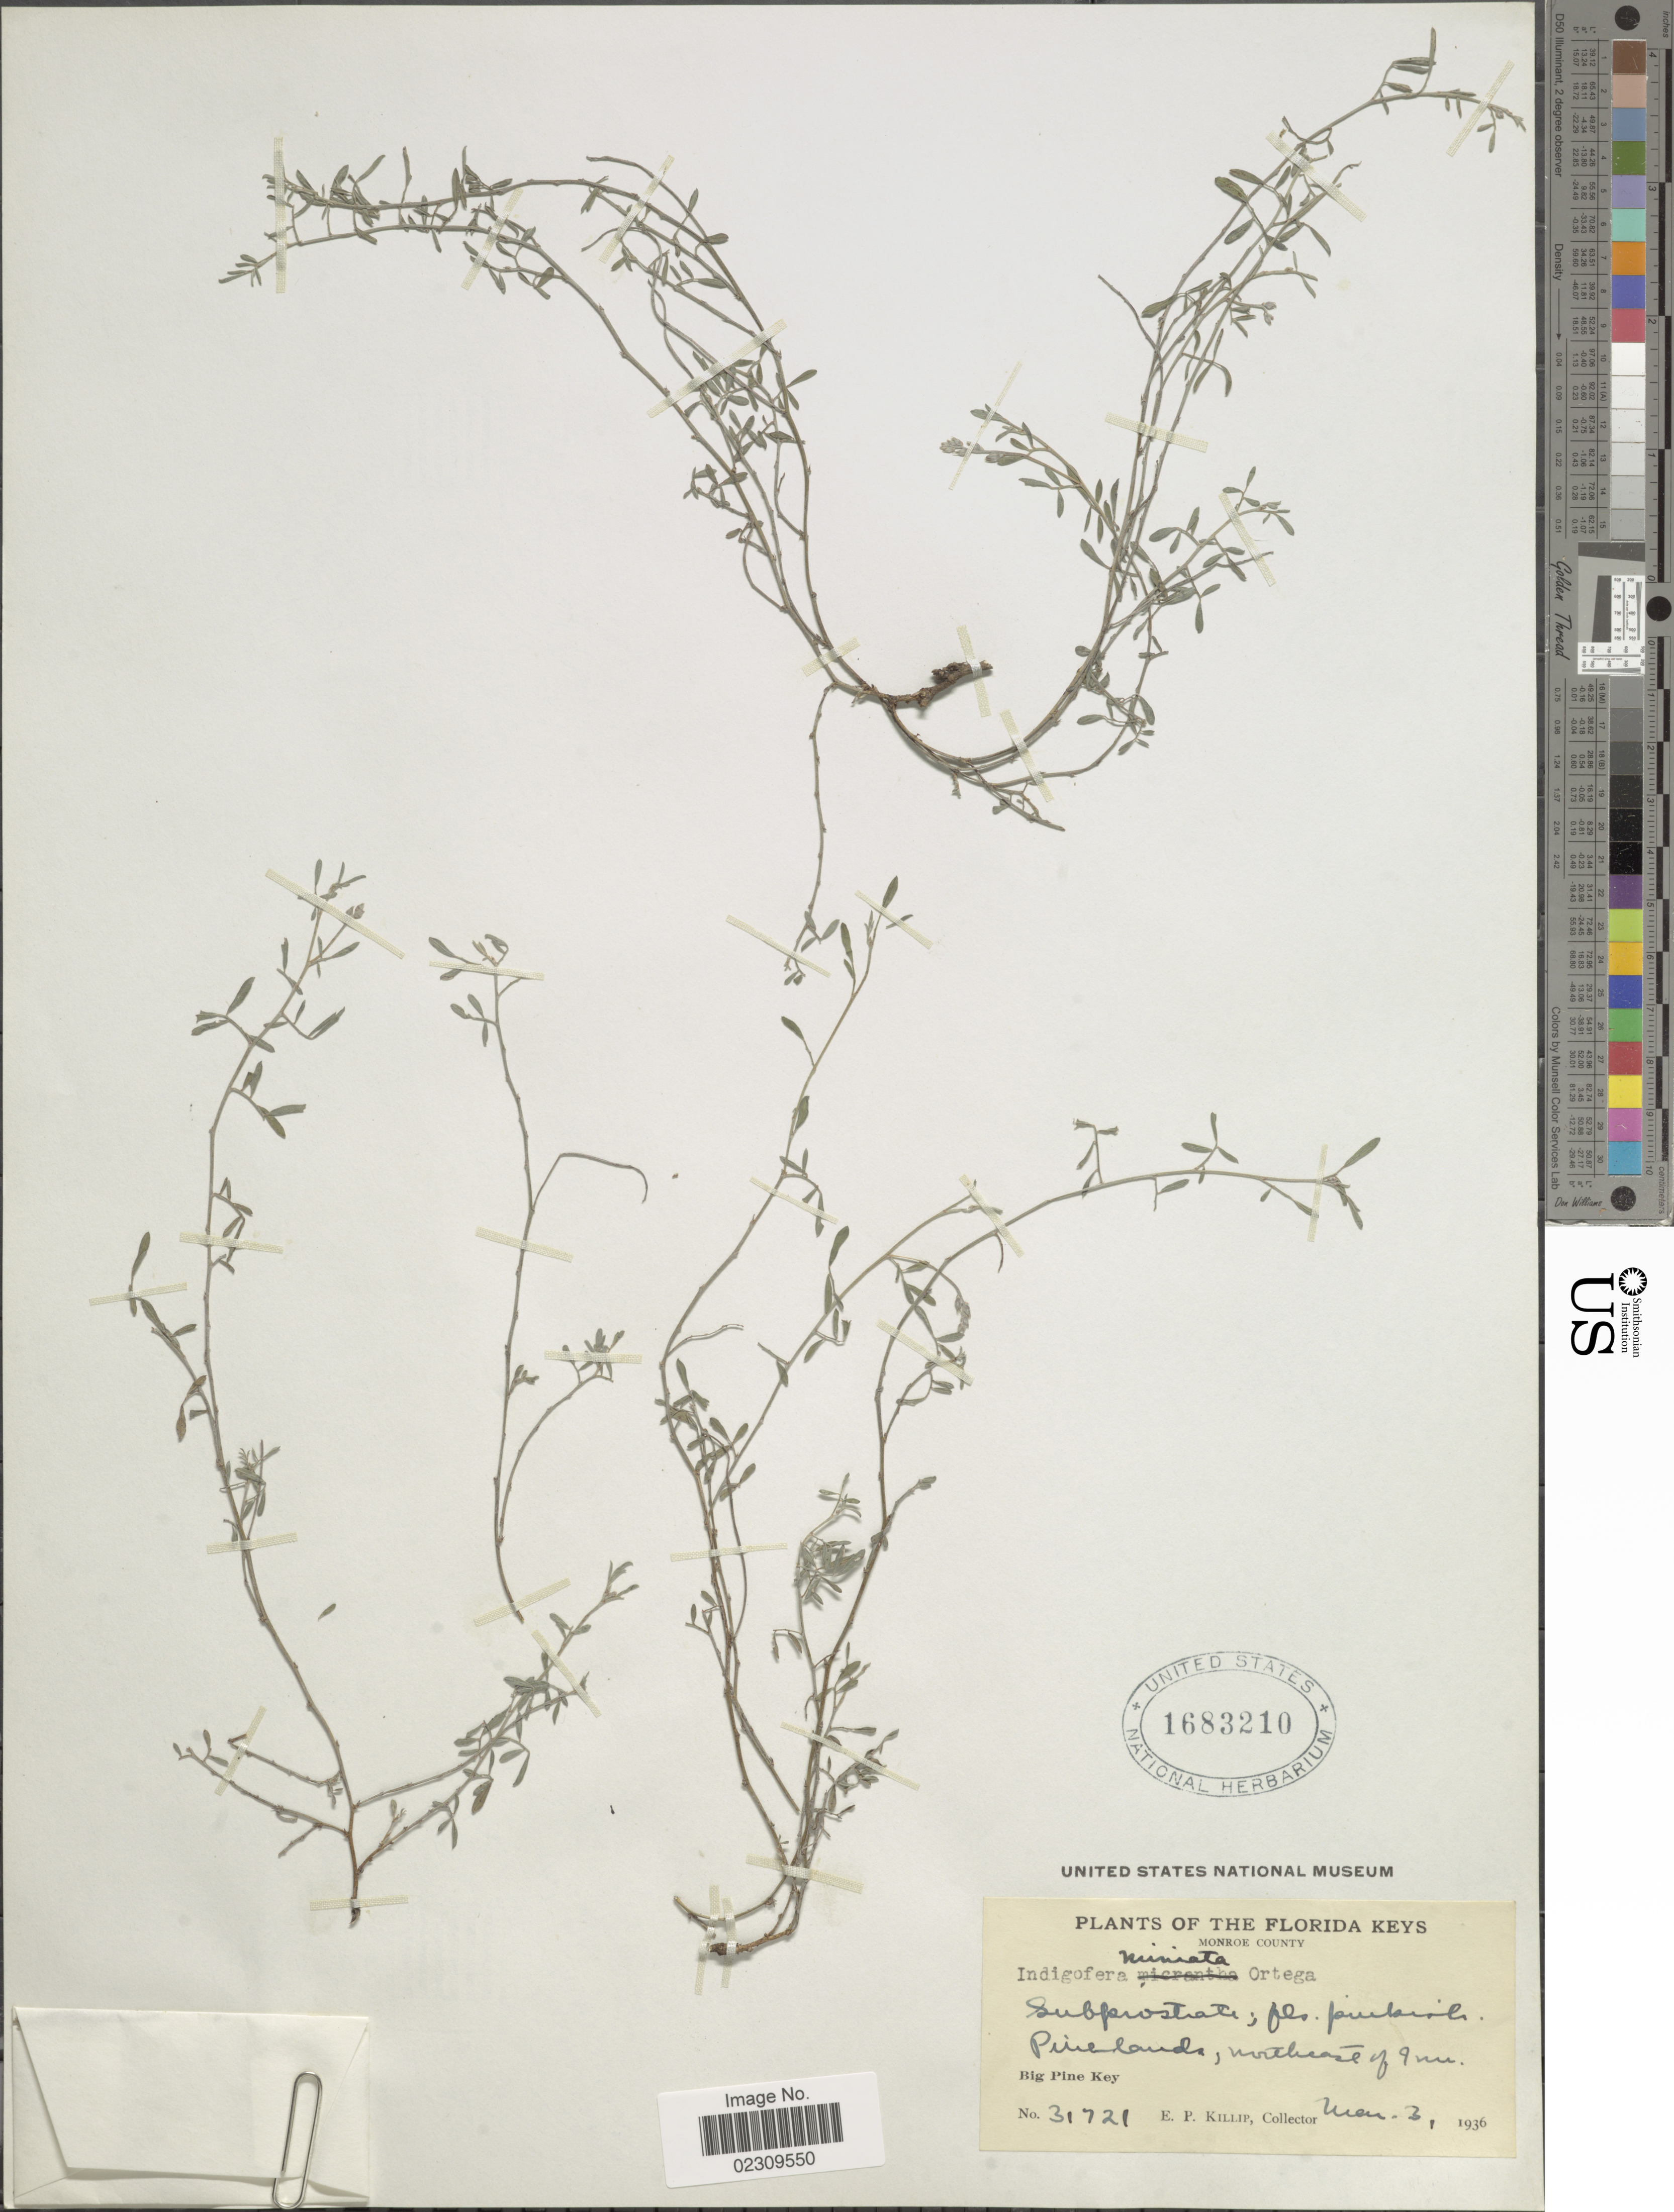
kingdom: Plantae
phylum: Tracheophyta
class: Magnoliopsida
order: Fabales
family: Fabaceae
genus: Indigofera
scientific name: Indigofera miniata var. leptosepala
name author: Ortega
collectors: E. P. Killip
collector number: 31721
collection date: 1936-03-03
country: United States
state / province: Florida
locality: Florida Keys. Monroe County. Pinelands, northeast of 9 mi. Big Pine Key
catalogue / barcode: US 1683210